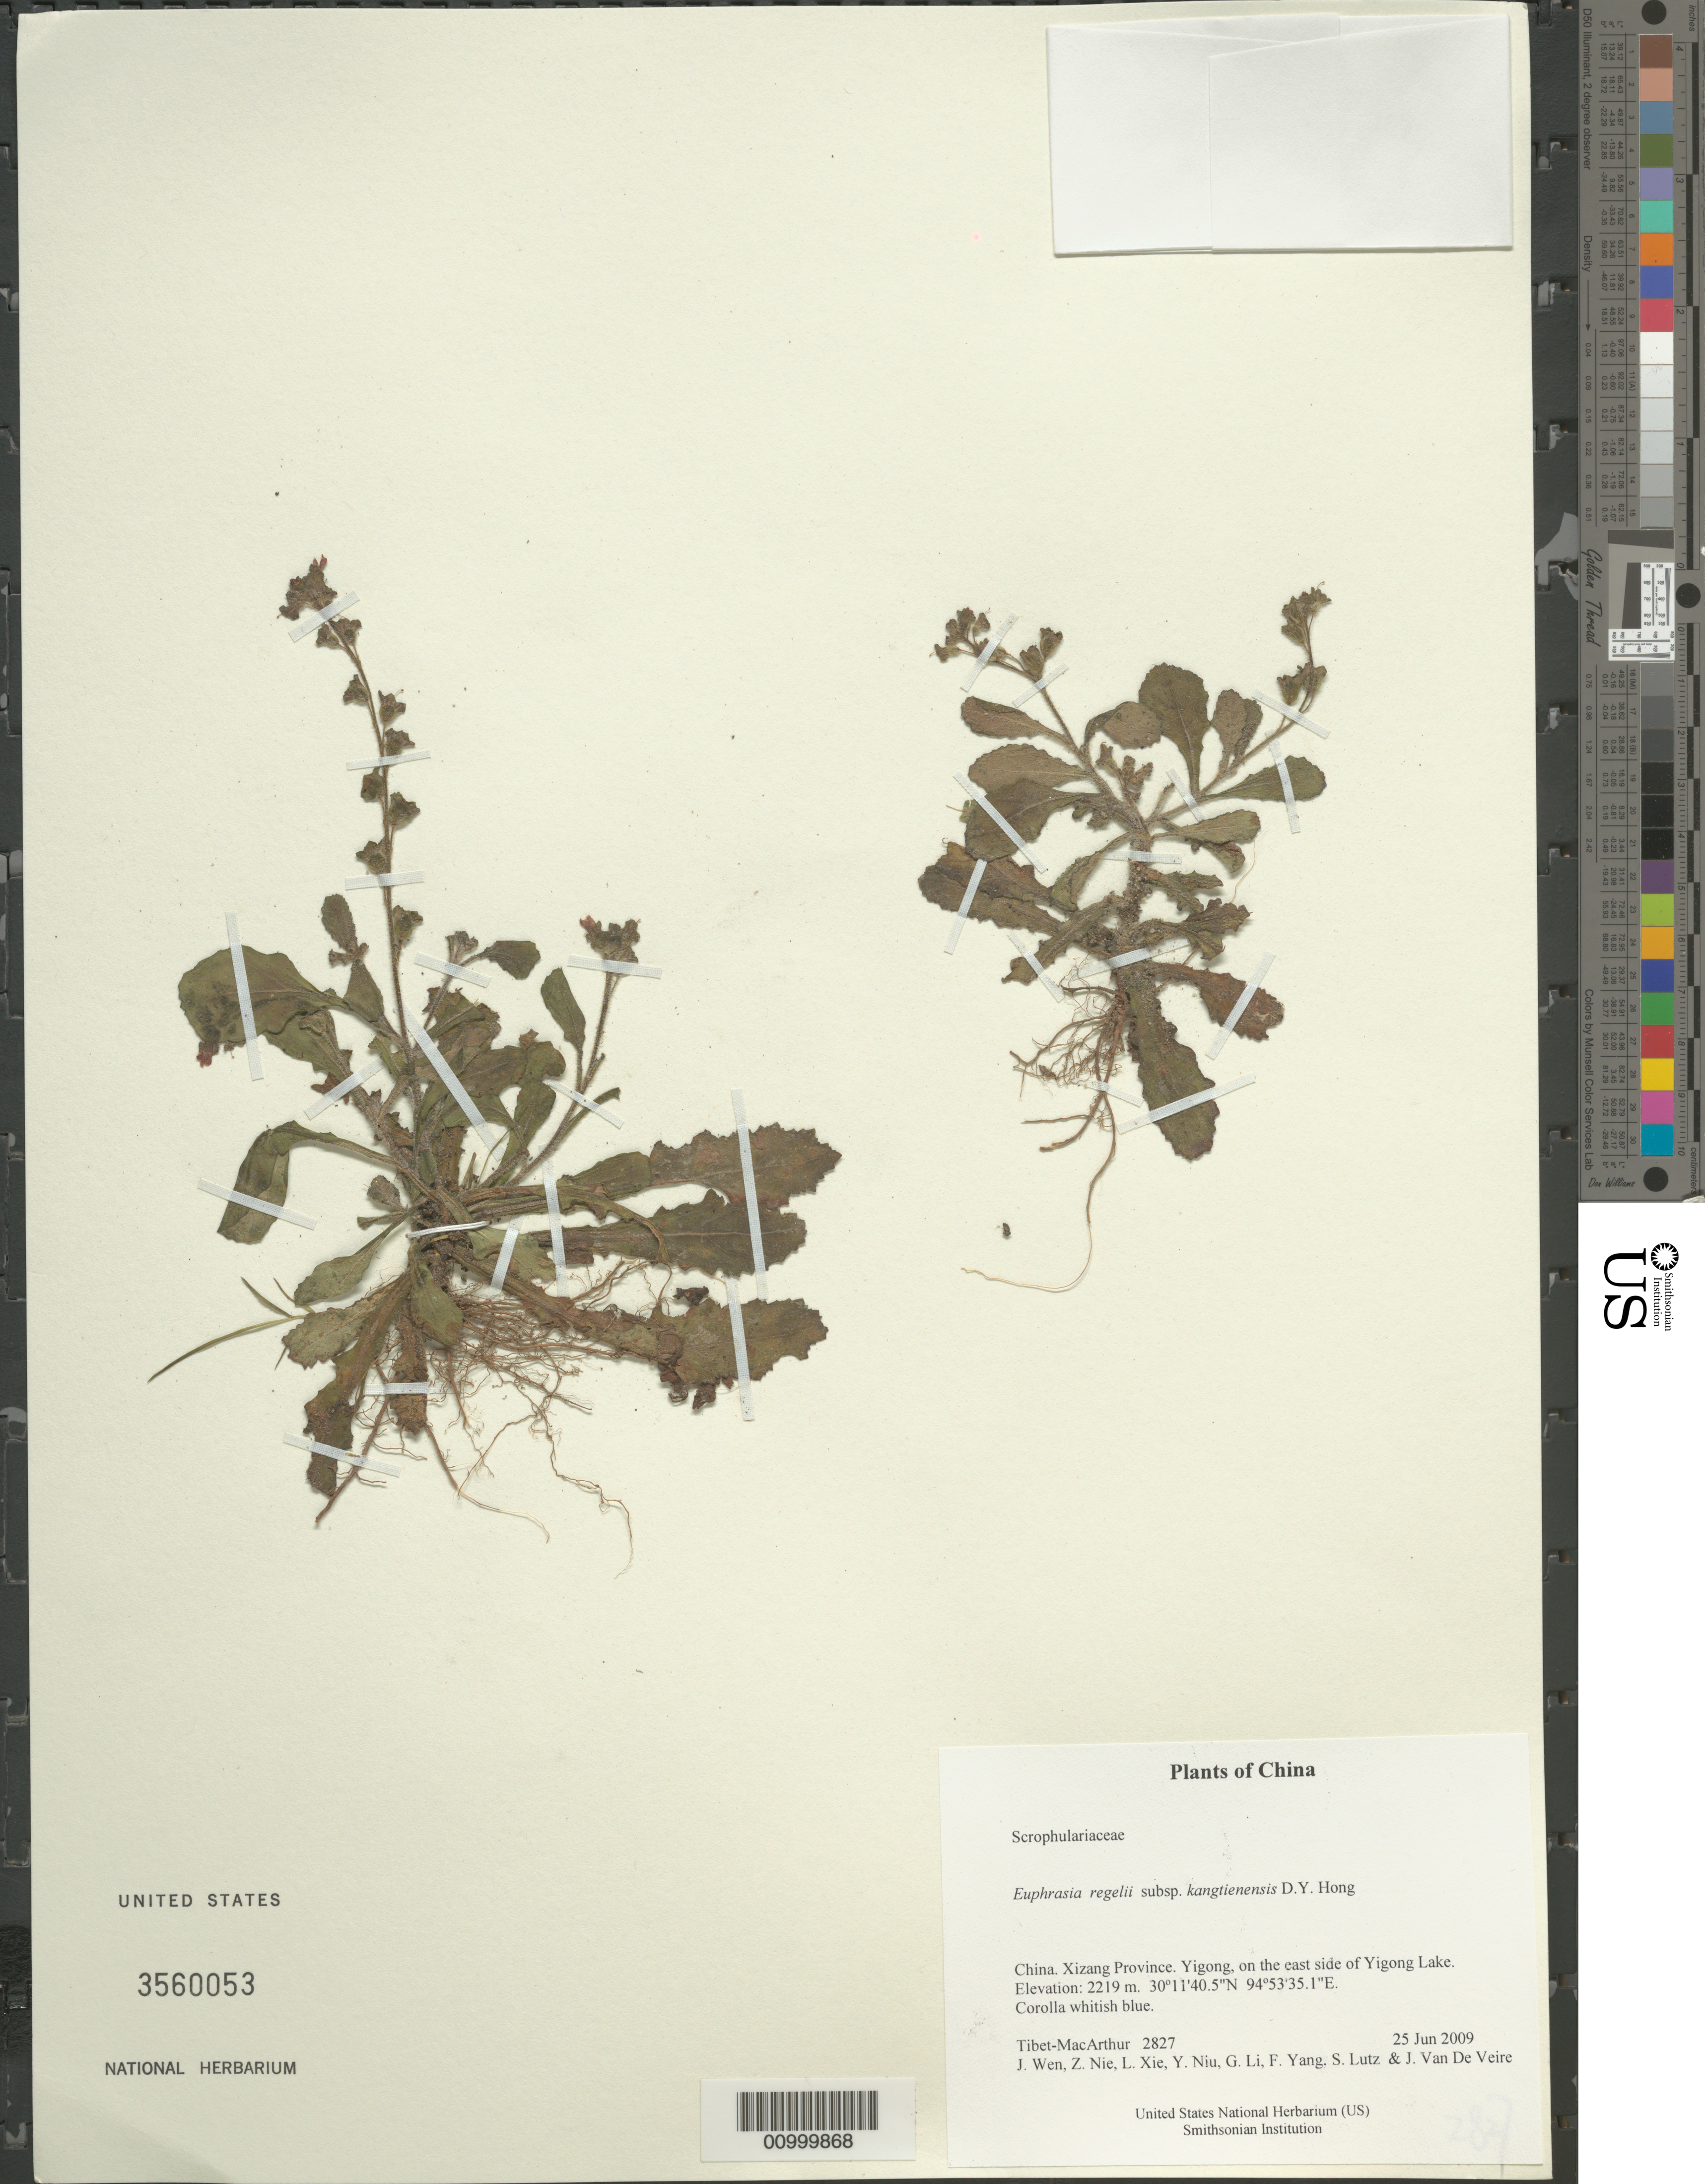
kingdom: Plantae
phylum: Tracheophyta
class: Magnoliopsida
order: Lamiales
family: Orobanchaceae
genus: Euphrasia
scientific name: Euphrasia regelii subsp. kangtienensis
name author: D.Y. Hong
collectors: Tibet-MacArthur, J. Wen, Z. Nie, L. Xie, Y. Niu, G. Li, F. Yang, S. Lutz & J. Van De Veire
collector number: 2827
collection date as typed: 25 Jun 2009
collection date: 2009-06-25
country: China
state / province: Xizang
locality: Yigong, on the east side of Yigong Lake.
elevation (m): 2219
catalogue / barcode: US 3560053